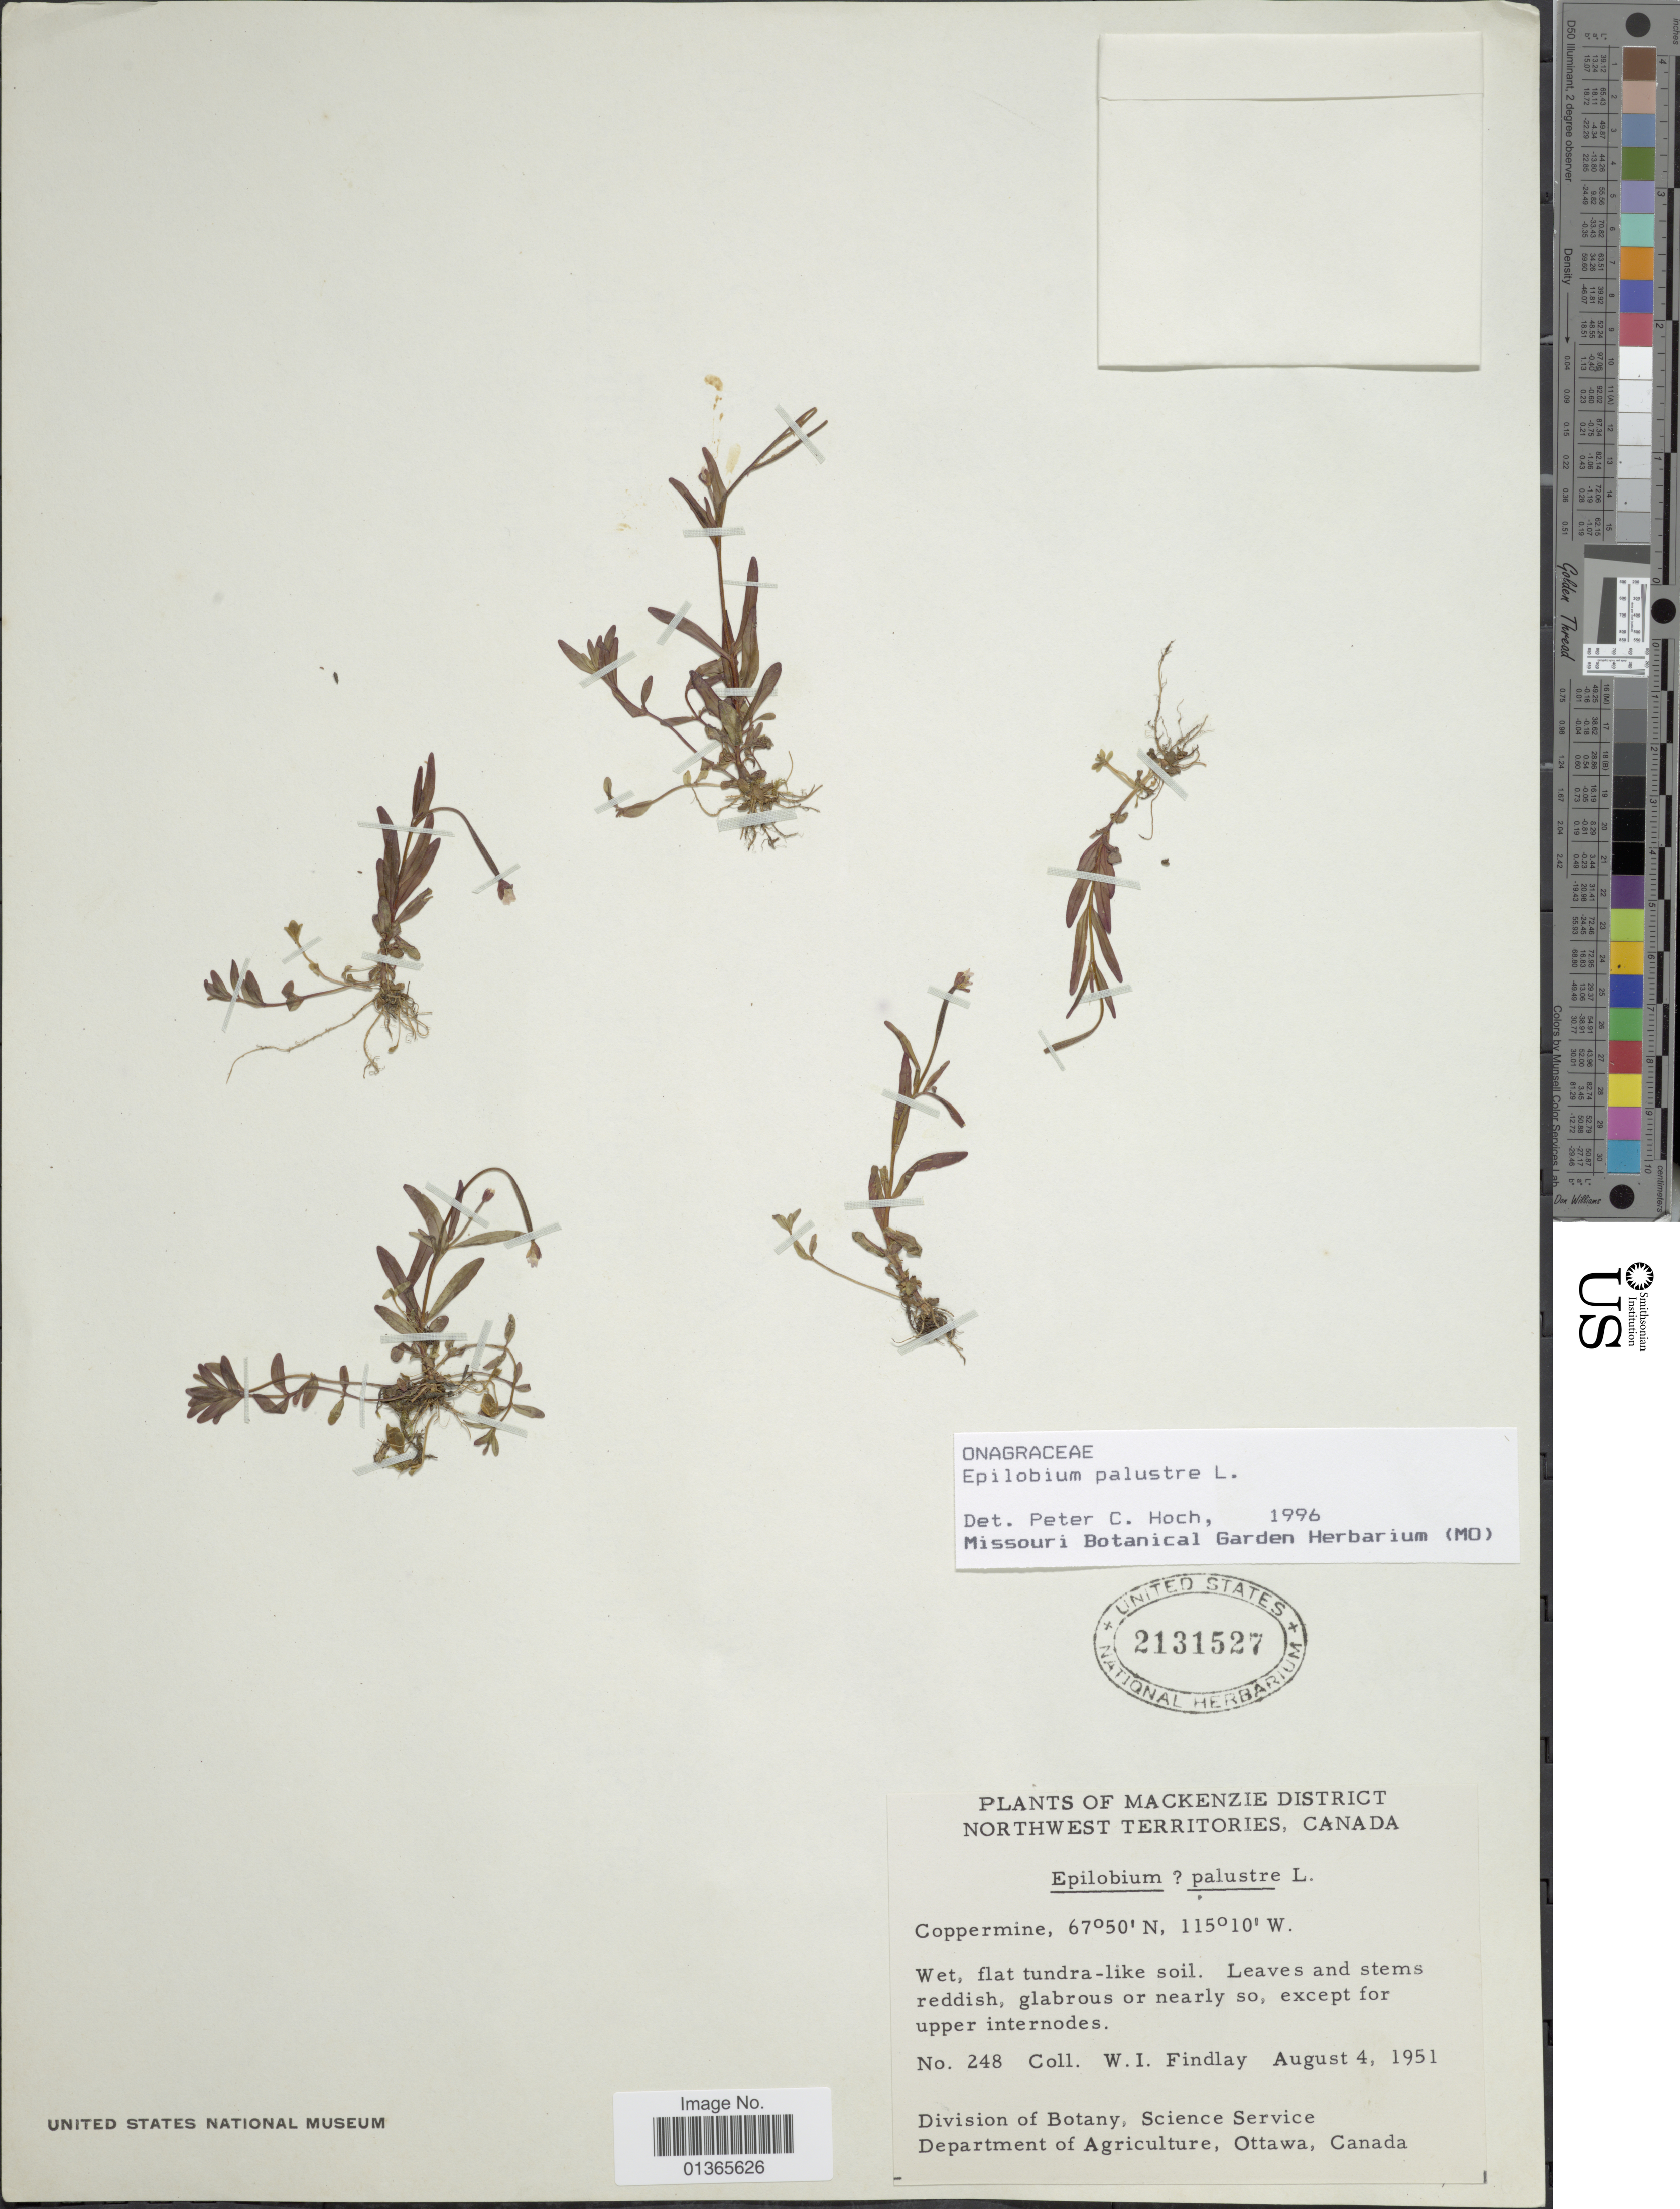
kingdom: Plantae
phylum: Tracheophyta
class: Magnoliopsida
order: Myrtales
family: Onagraceae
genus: Epilobium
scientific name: Epilobium palustre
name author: L.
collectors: W. Findlay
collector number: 248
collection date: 1951-08-04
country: Canada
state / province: Northwest Territories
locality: Mackenzie District. Coppermine.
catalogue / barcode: US 2131527